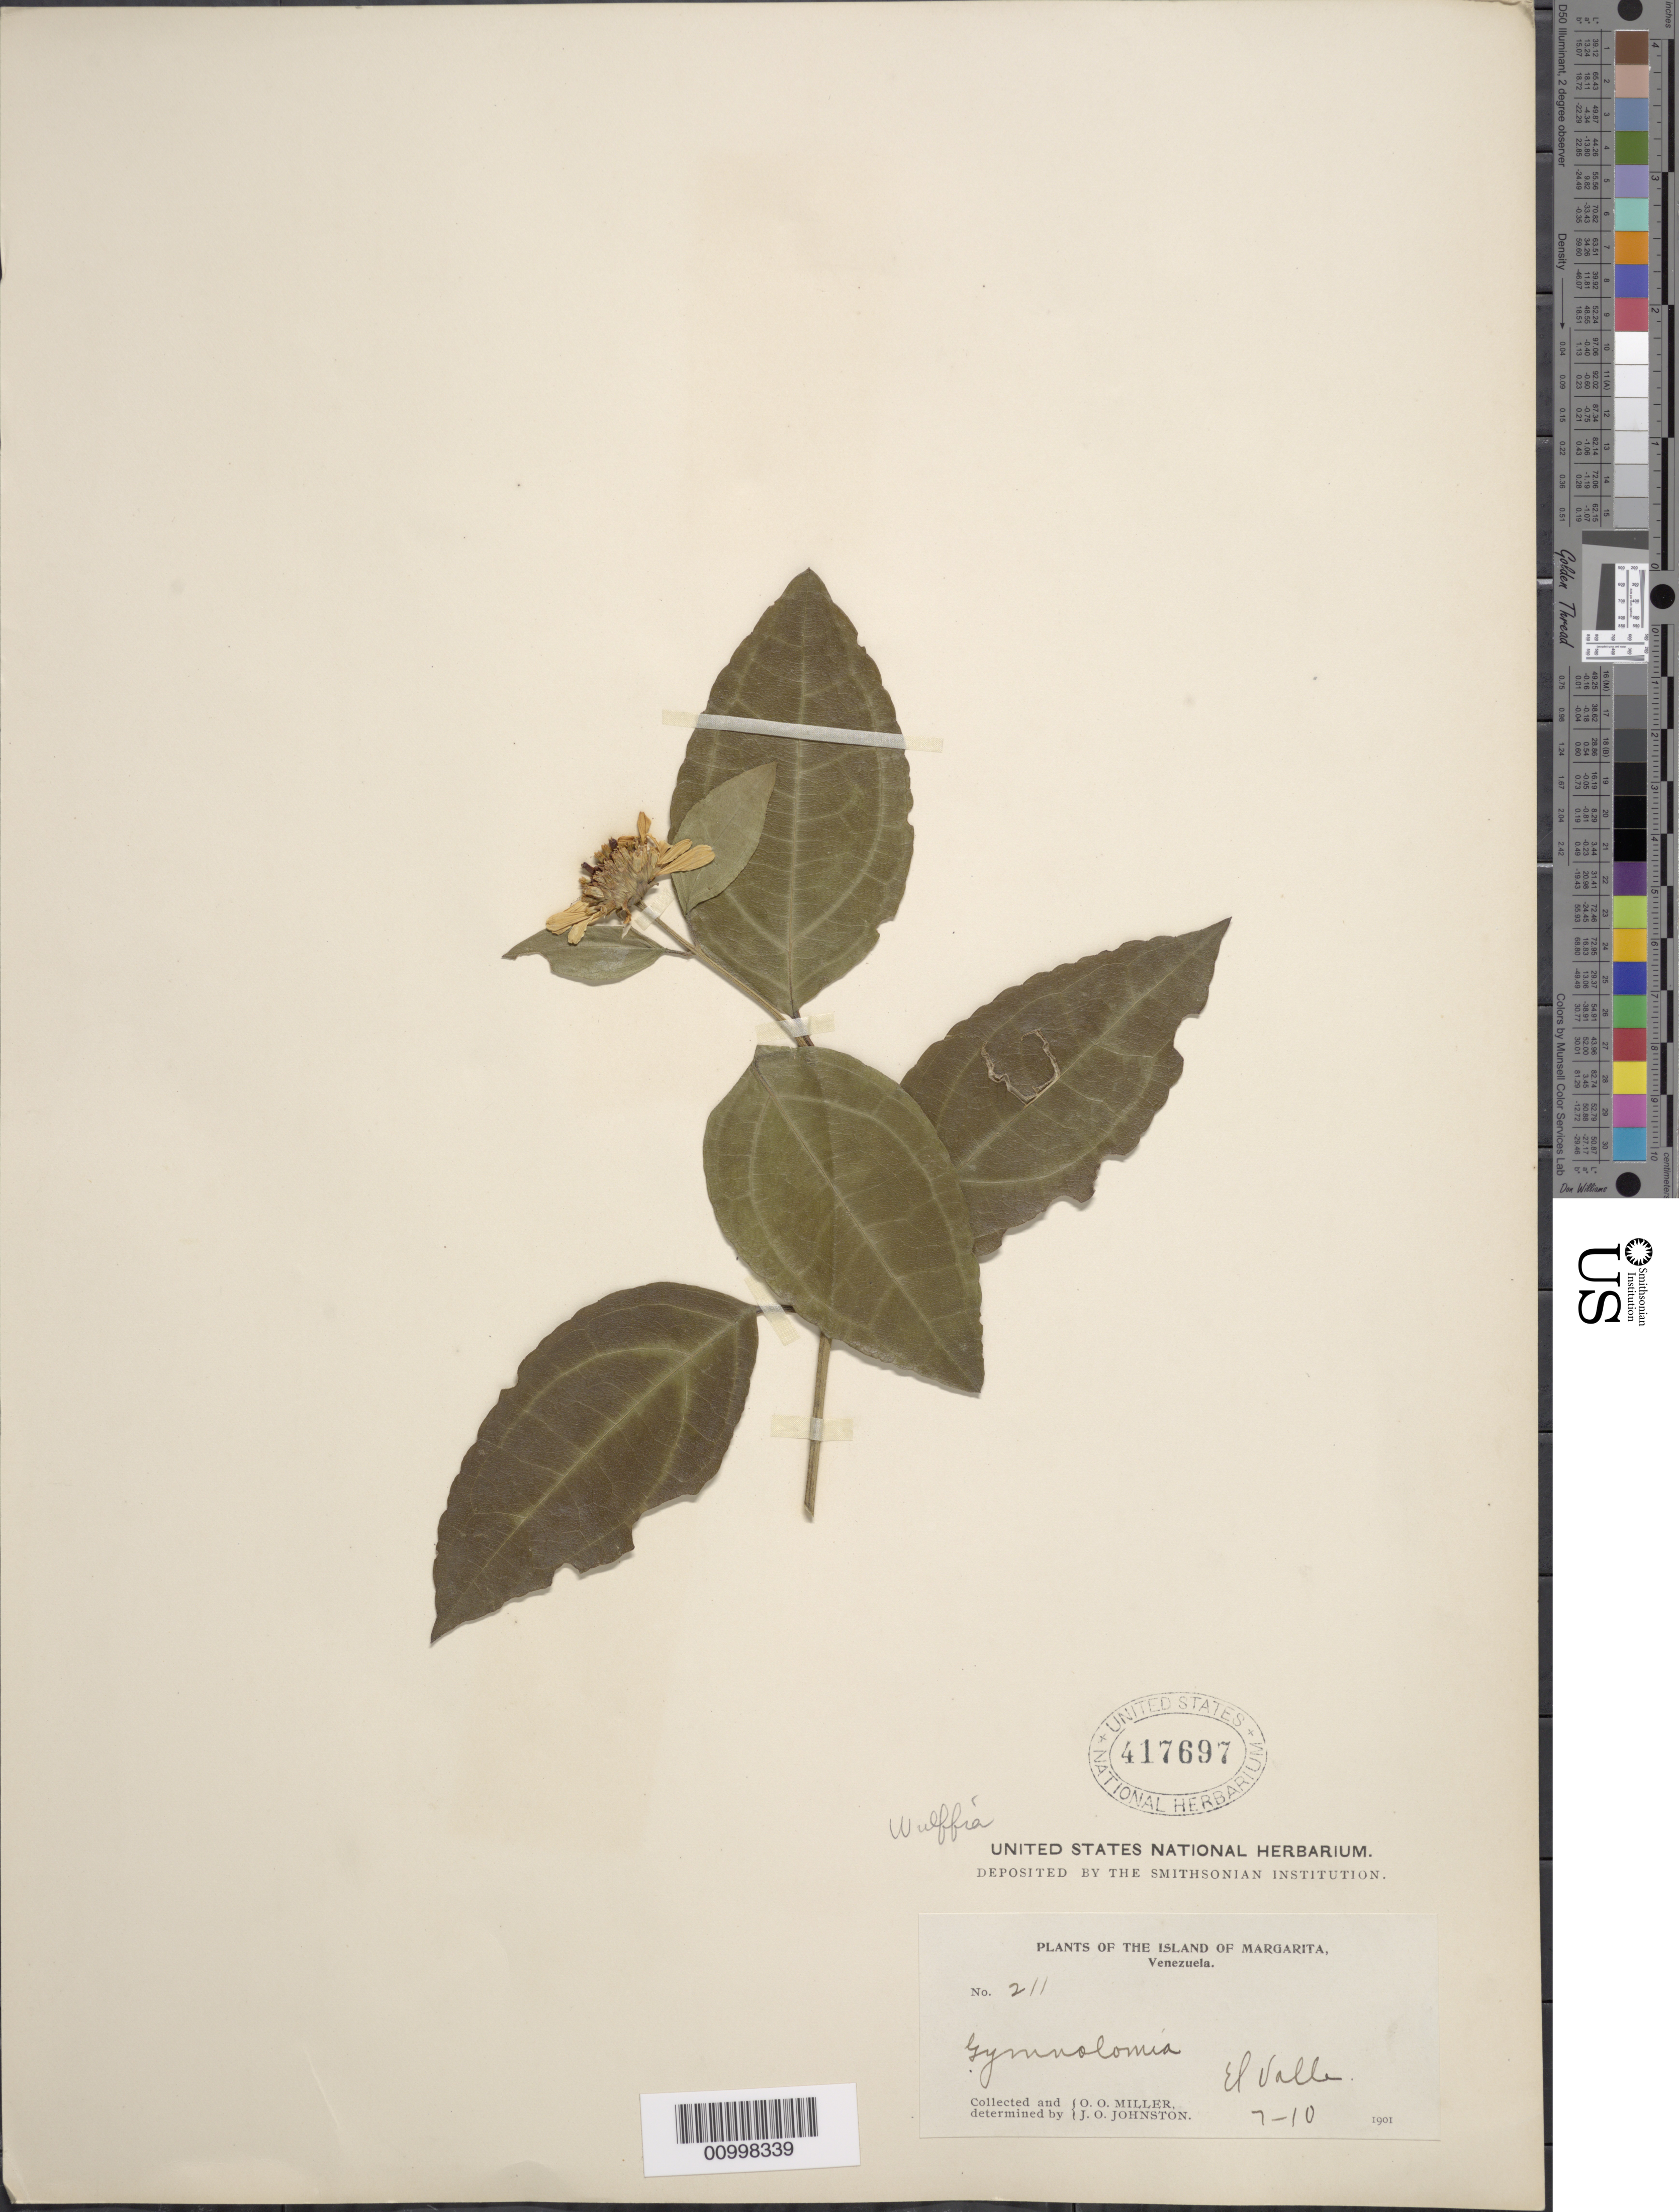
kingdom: Plantae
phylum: Tracheophyta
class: Magnoliopsida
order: Asterales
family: Asteraceae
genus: Wulffia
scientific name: Wulffia baccata var. baccata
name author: (L.) Kuntze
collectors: O. O. Miller & J. Johnston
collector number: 211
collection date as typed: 10 Jul 1901 or 07 Oct 1901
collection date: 1901-07-10 or 1901-10-07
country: Venezuela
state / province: Nueva Esparta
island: Margarita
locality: El Valle.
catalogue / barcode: US 417697